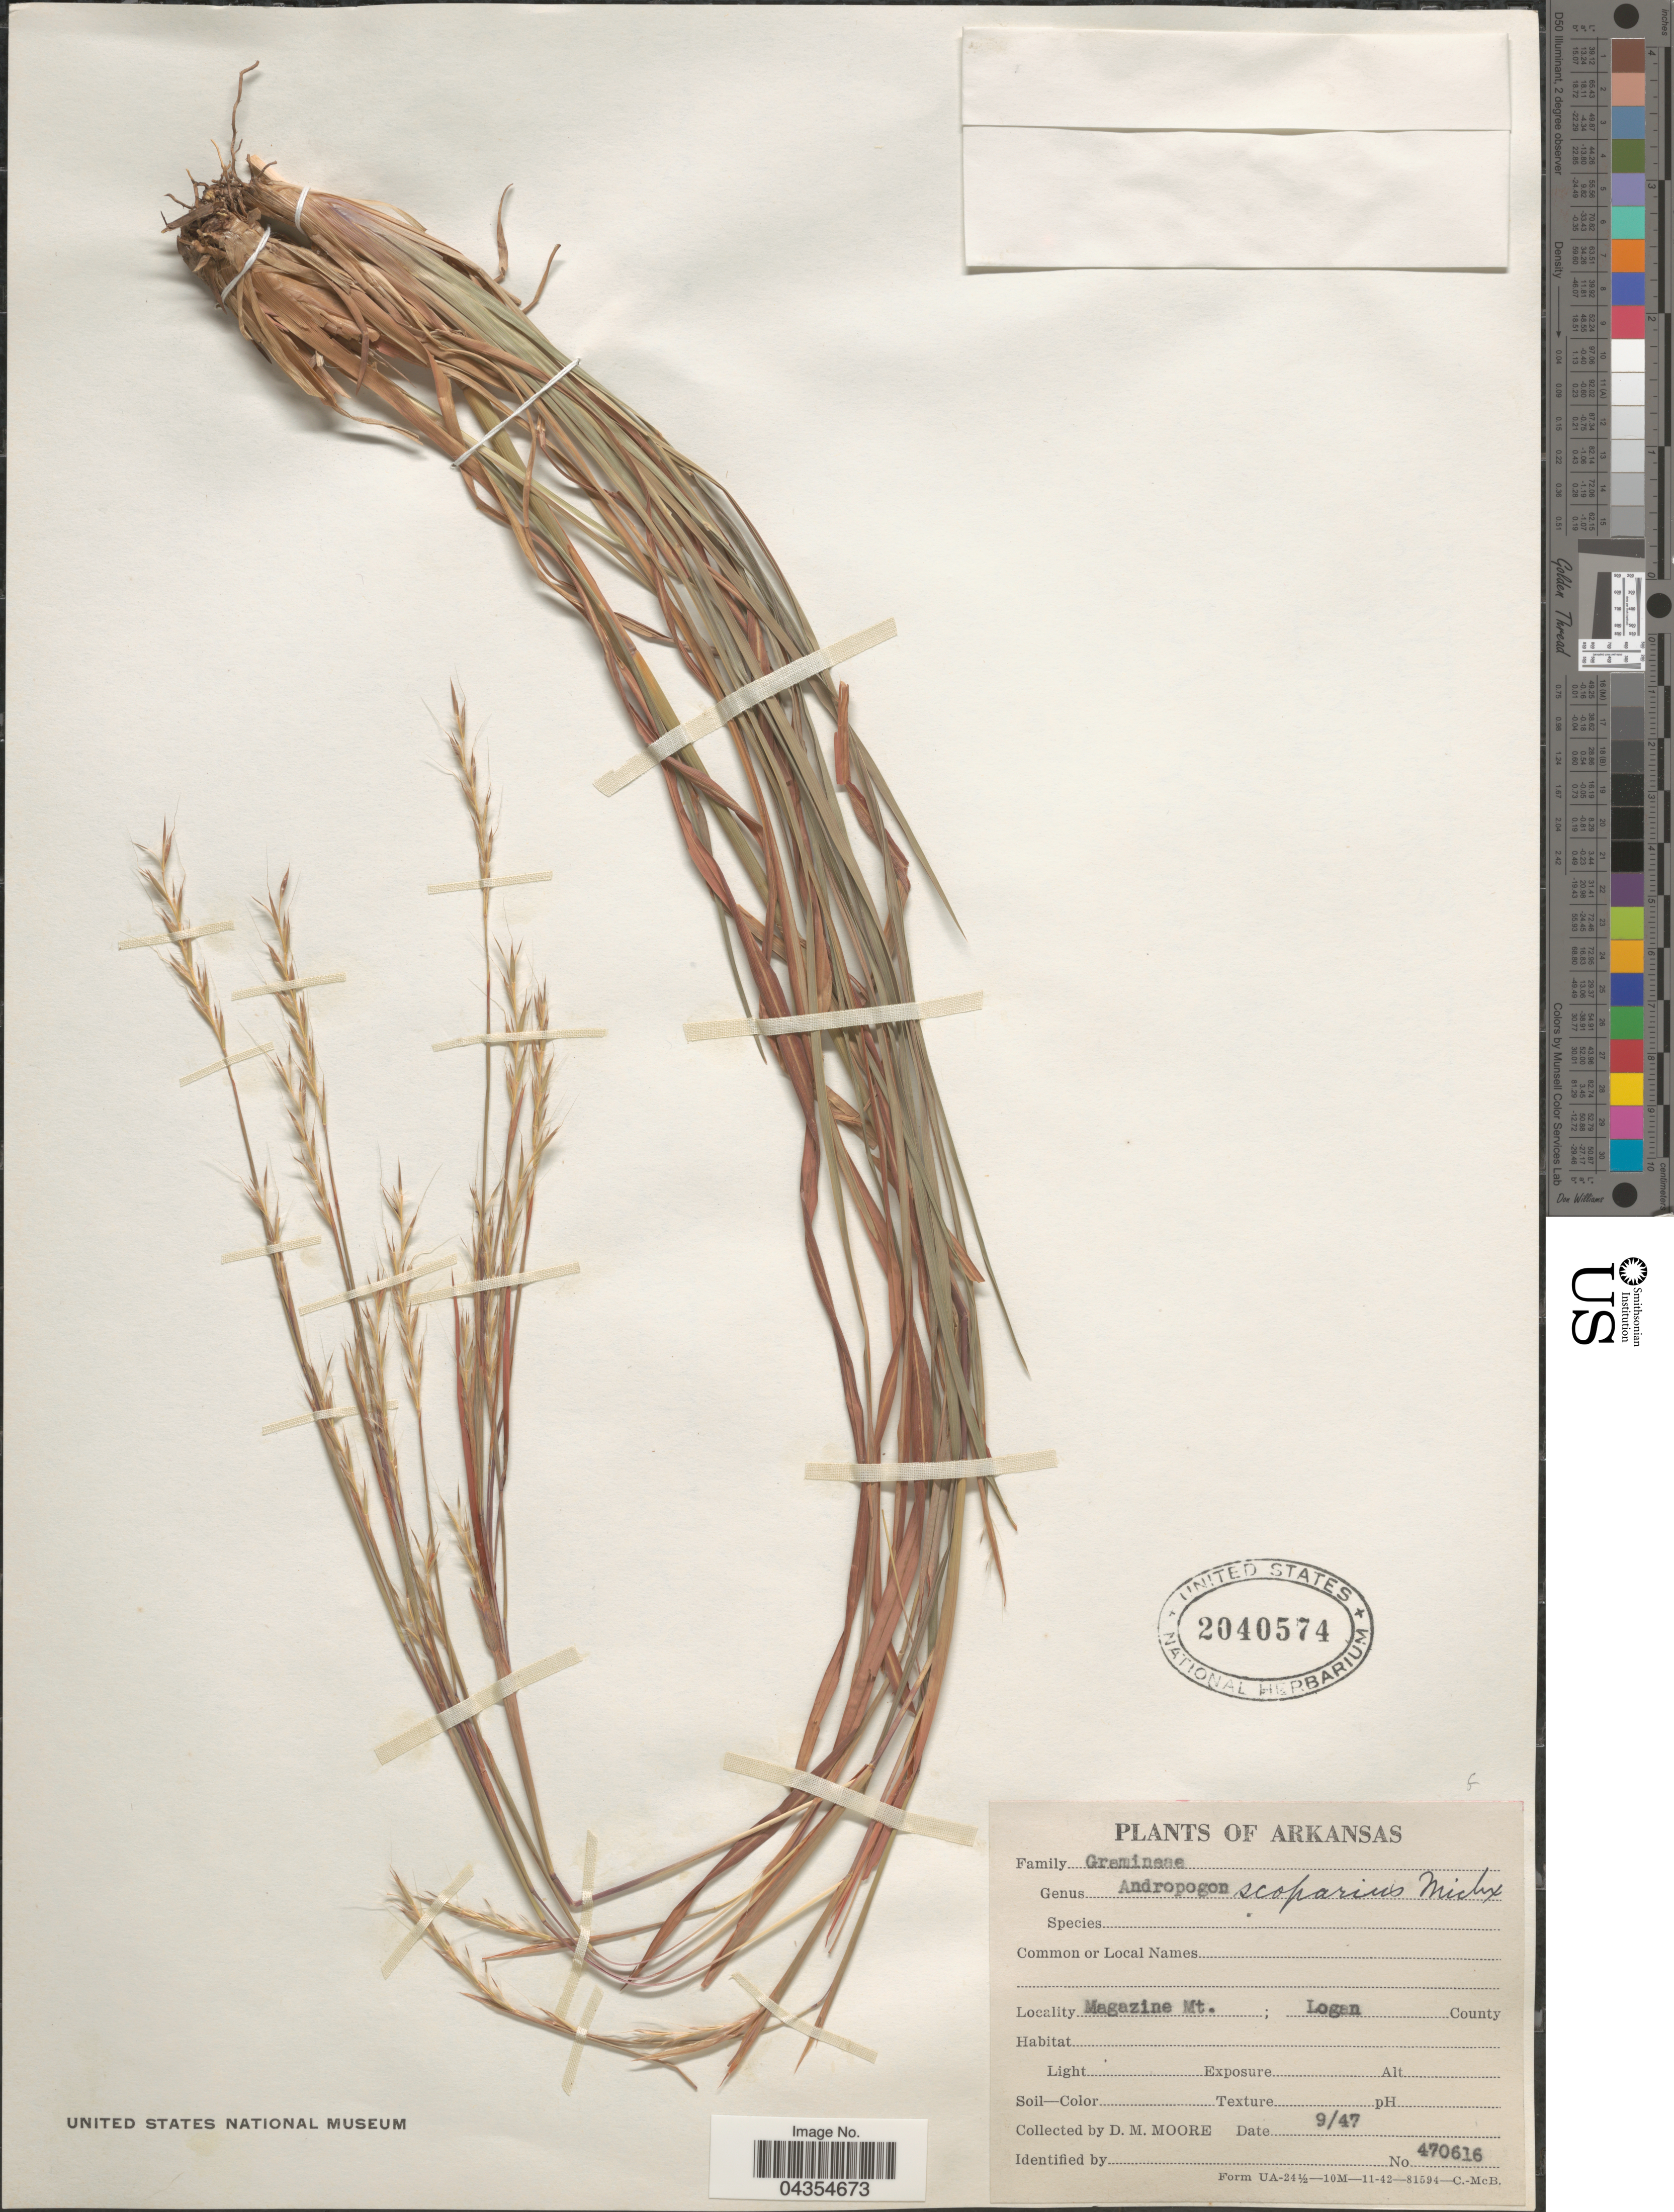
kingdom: Plantae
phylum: Tracheophyta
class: Liliopsida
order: Poales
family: Poaceae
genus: Schizachyrium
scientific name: Schizachyrium scoparium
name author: (Michx.) Nash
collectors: D. Moore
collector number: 470616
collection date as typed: Transcribed d/m/y: /9/47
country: United States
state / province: Arkansas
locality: Magazine Mt.; Logan County.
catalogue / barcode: US 2040574